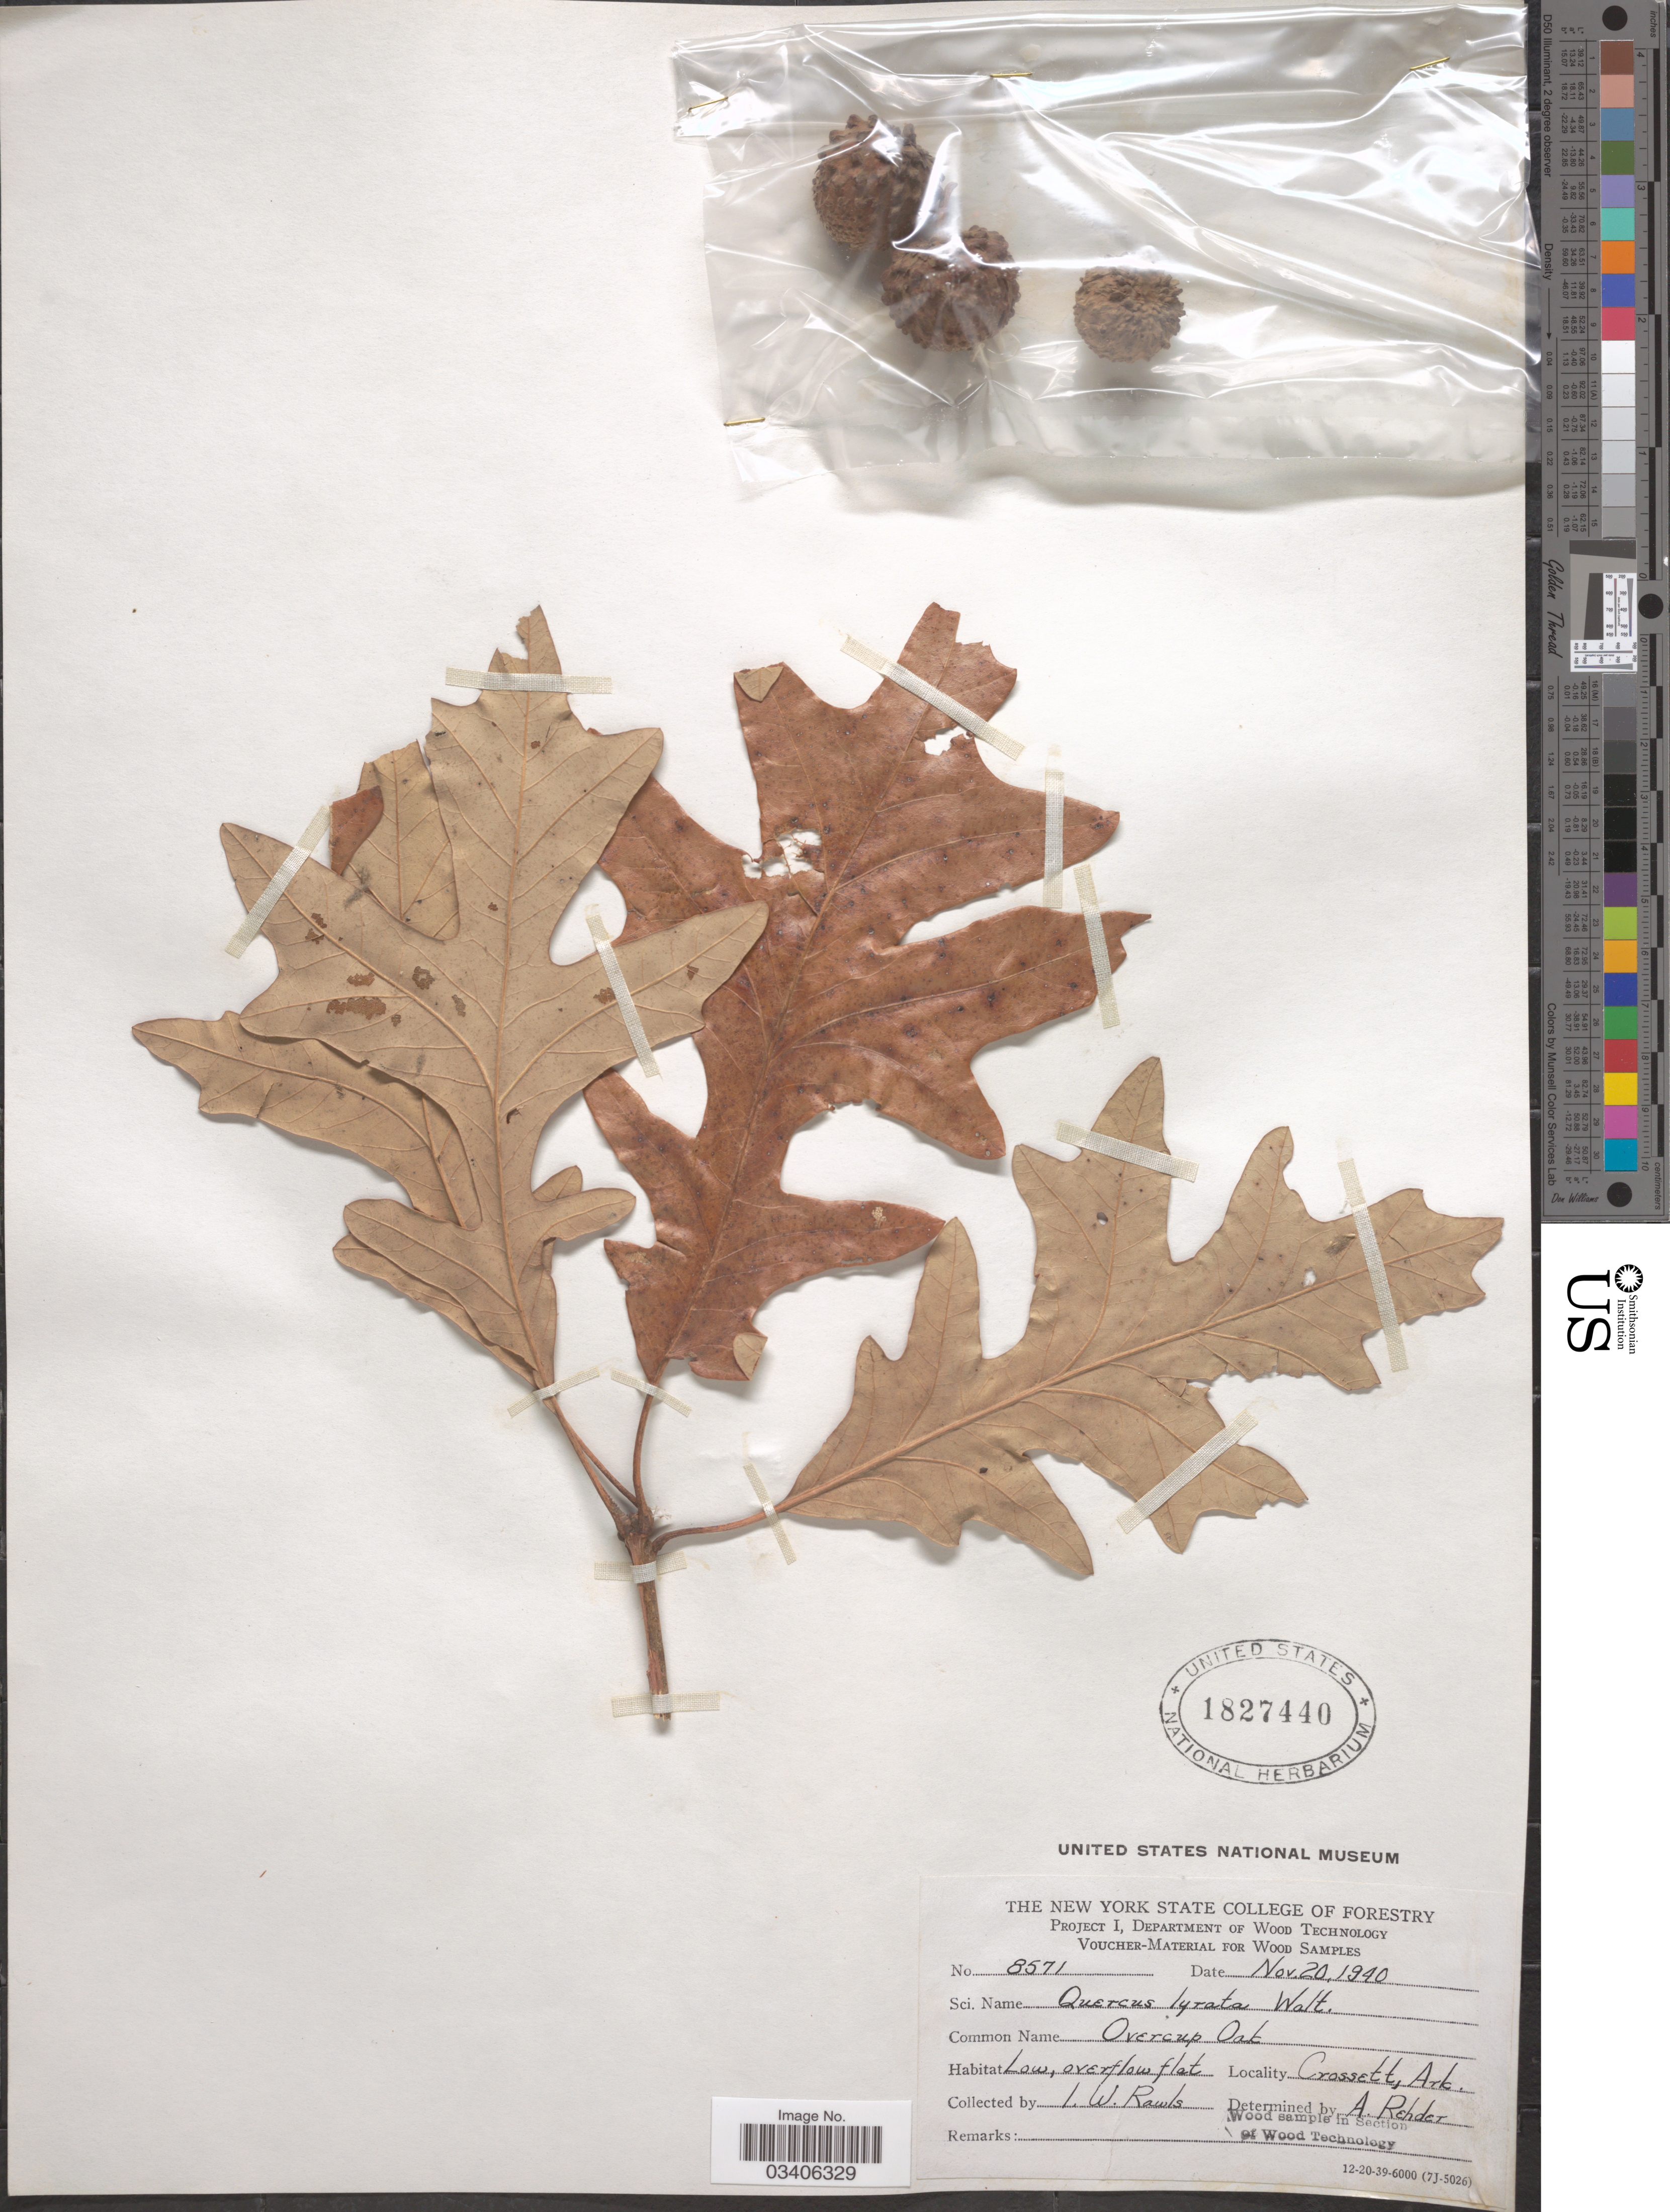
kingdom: Plantae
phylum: Tracheophyta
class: Magnoliopsida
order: Fagales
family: Fagaceae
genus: Quercus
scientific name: Quercus lyrata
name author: Walter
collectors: I. Rawls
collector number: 8571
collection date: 1940-11-20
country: United States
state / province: Arkansas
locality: Crossett.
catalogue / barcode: US 1827440